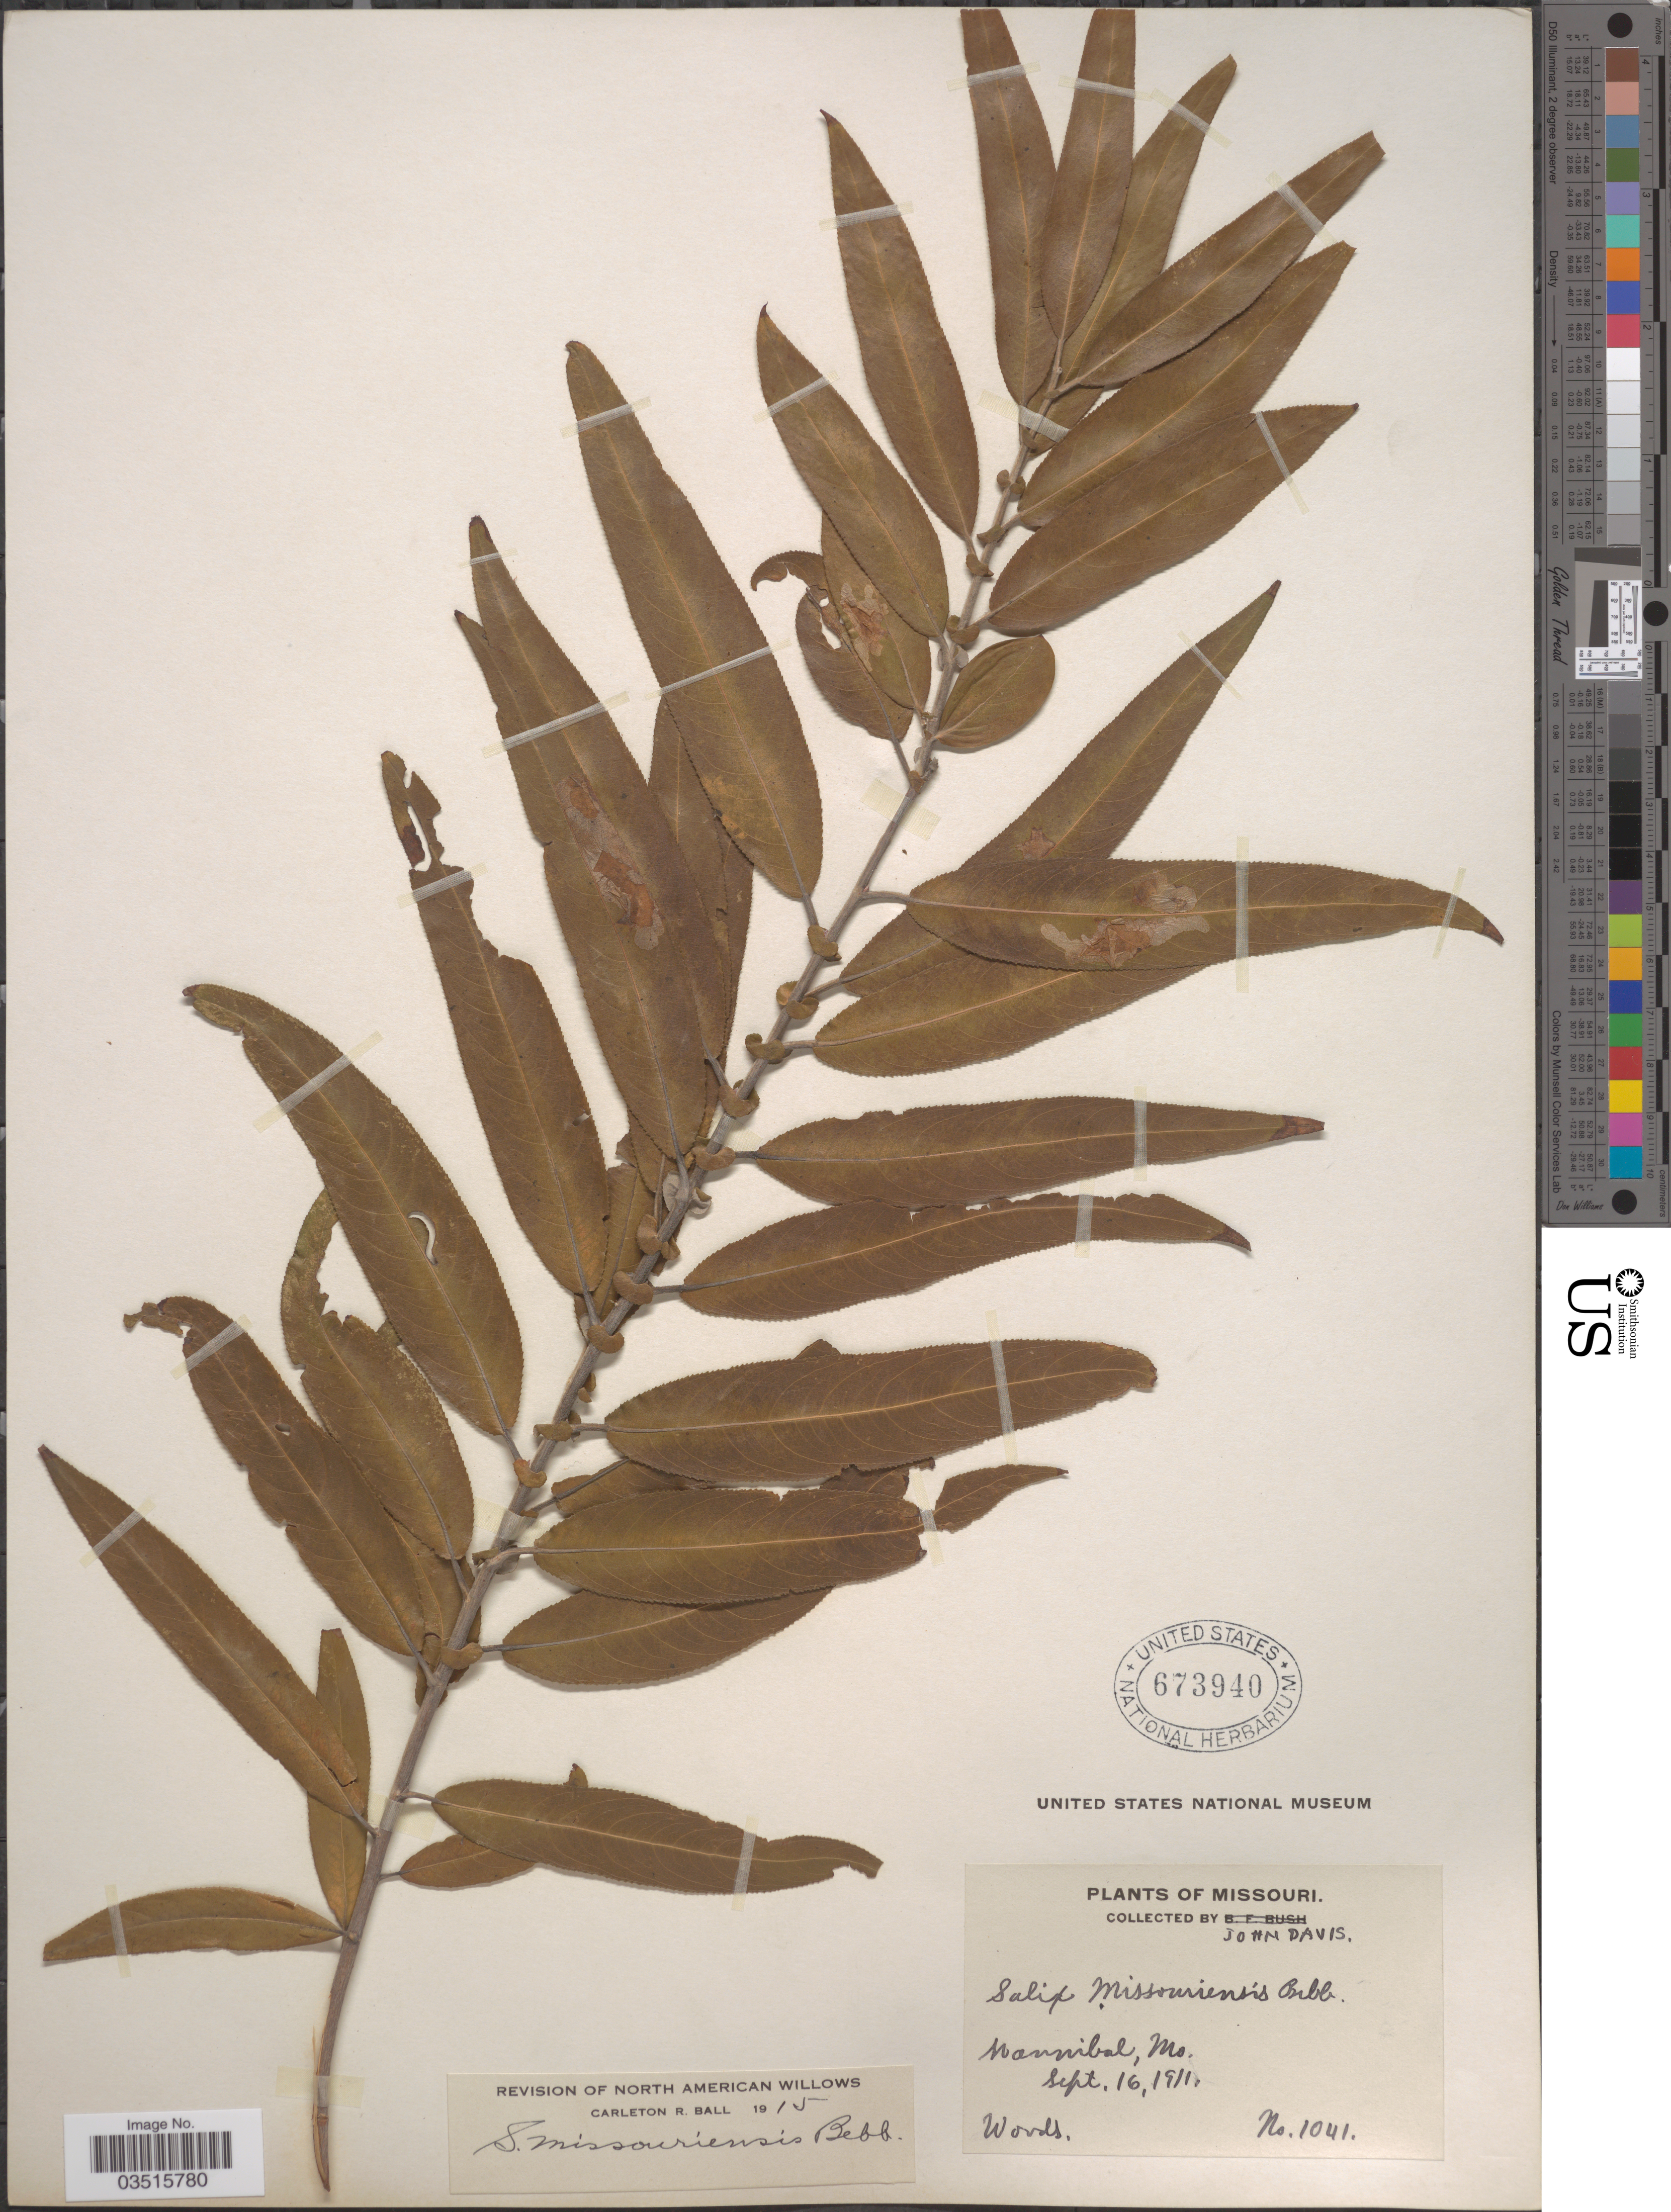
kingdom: Plantae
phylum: Tracheophyta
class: Magnoliopsida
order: Malpighiales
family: Salicaceae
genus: Salix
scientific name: Salix missouriensis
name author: Bebb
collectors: J. Davis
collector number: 1041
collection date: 1911-09-16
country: United States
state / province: Missouri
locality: Hannibal.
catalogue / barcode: US 673940